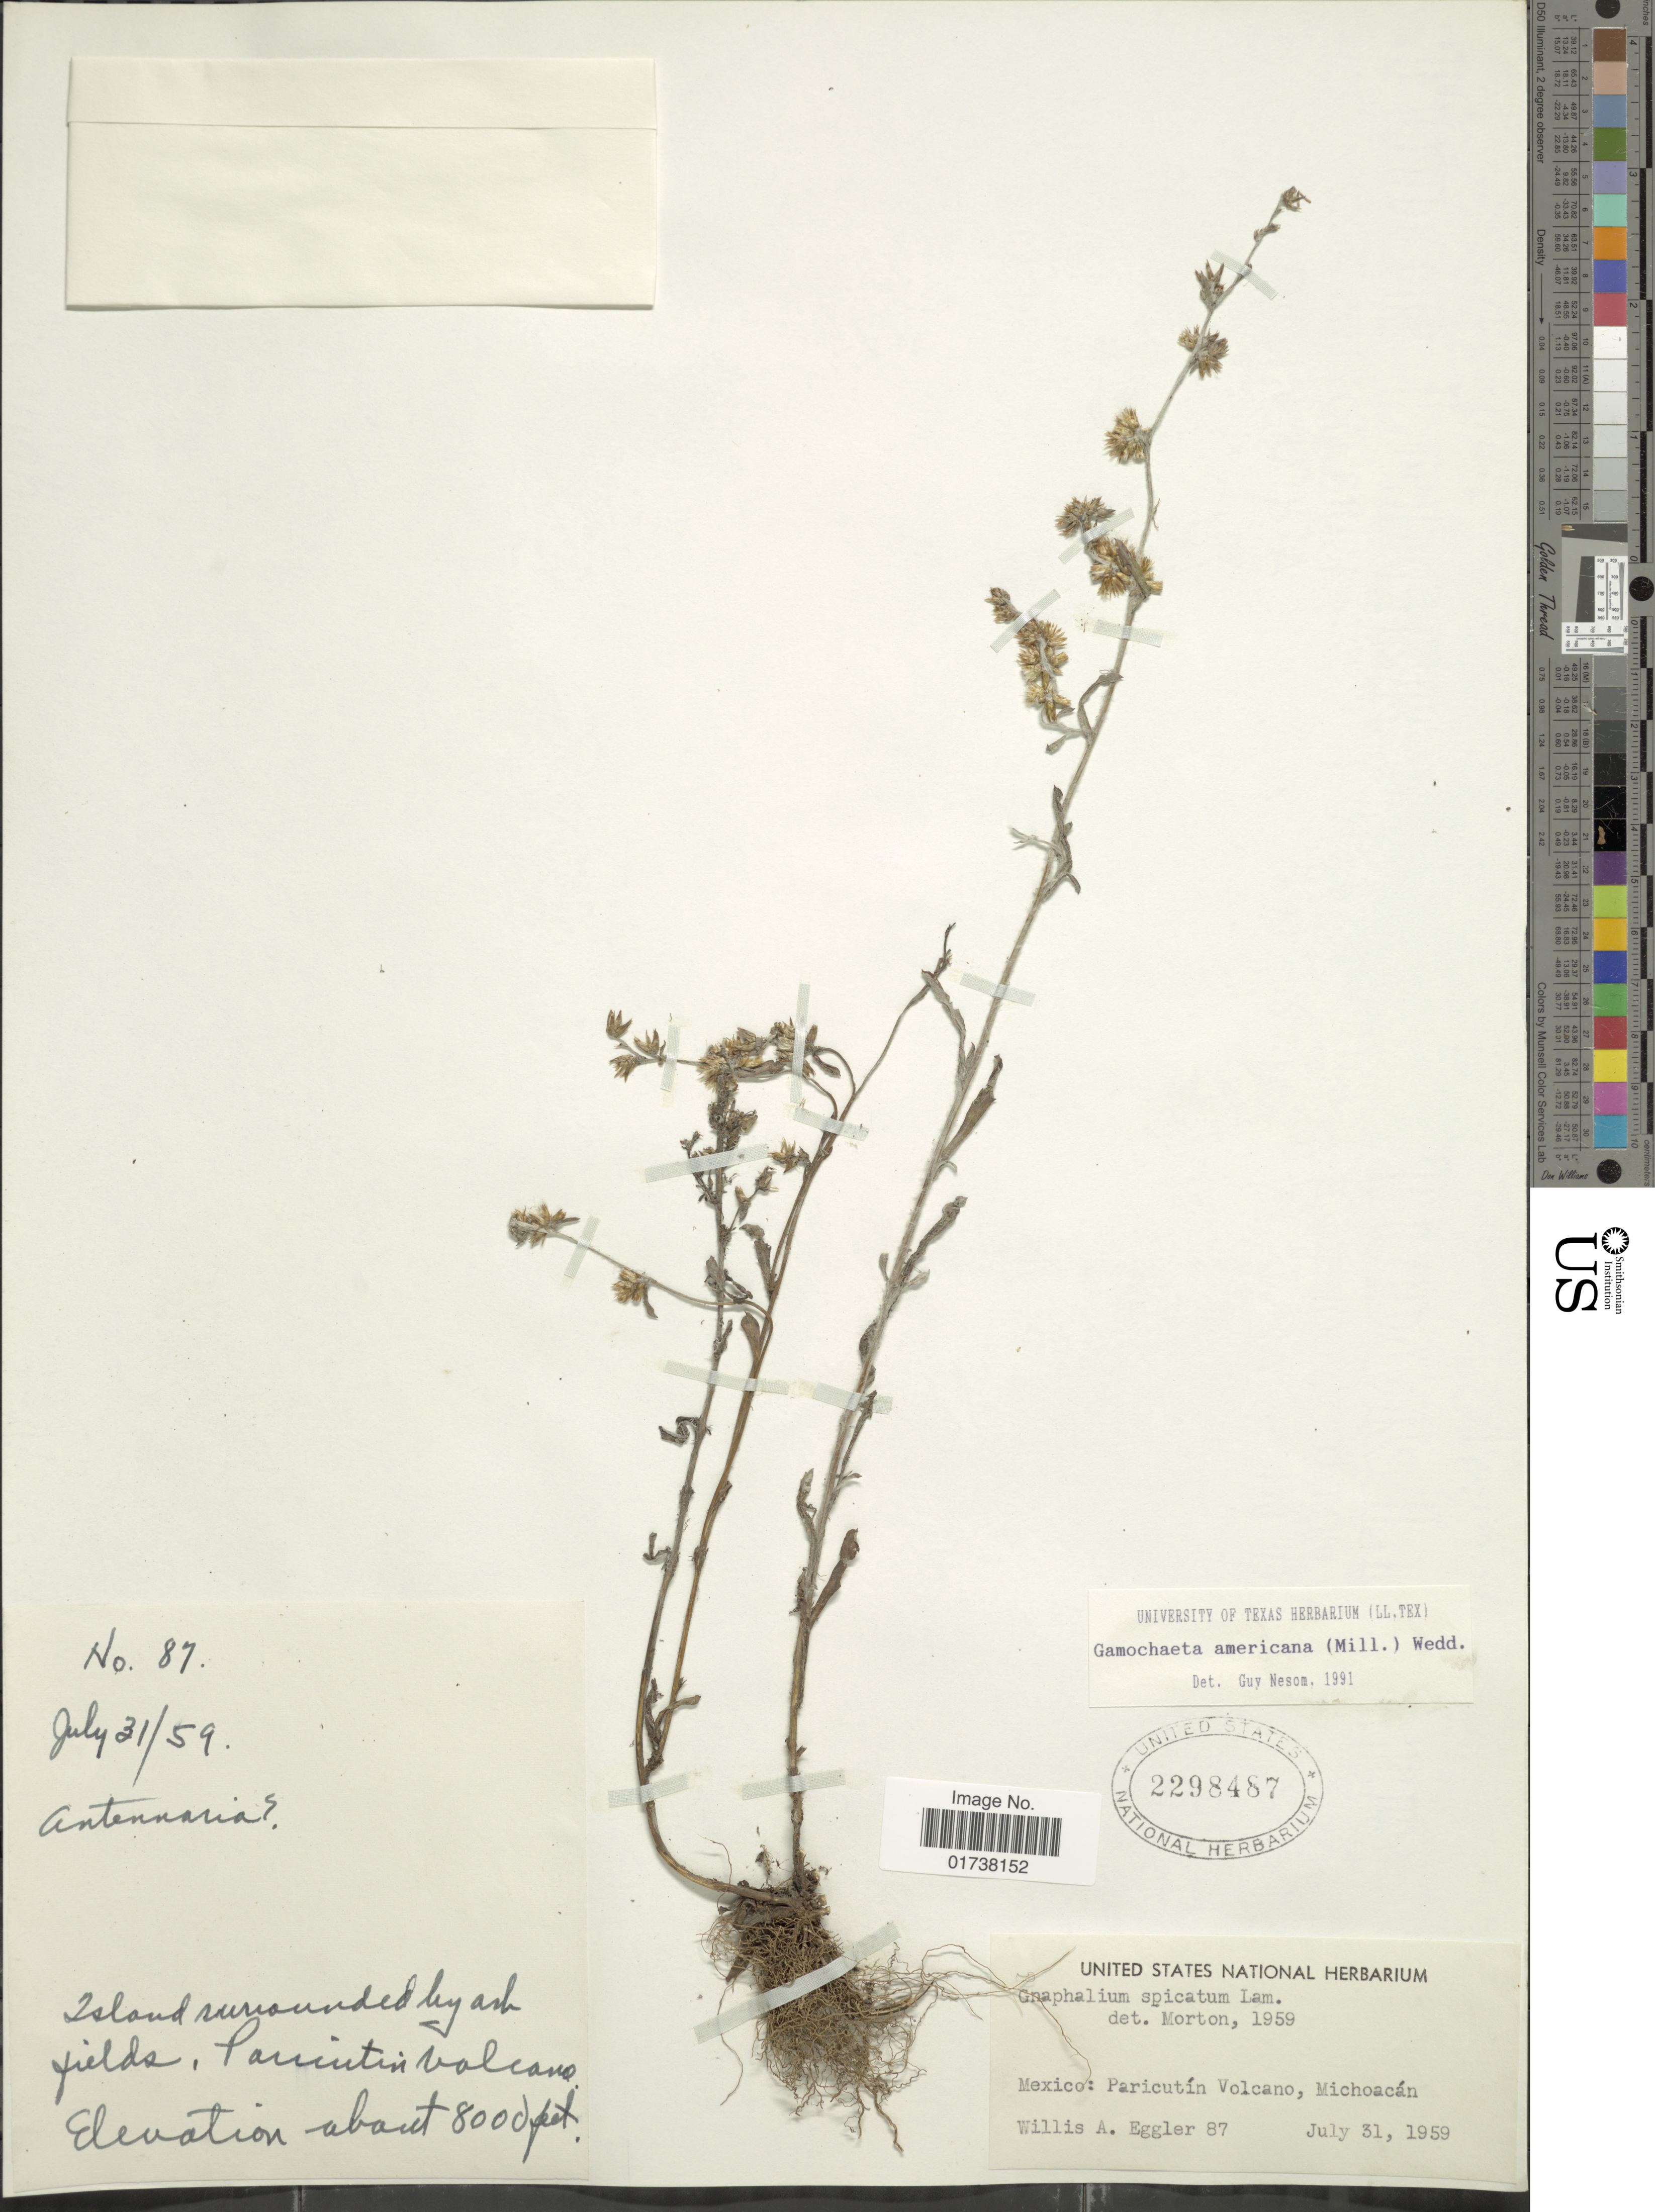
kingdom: Plantae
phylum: Tracheophyta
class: Magnoliopsida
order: Asterales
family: Asteraceae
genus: Gamochaeta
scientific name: Gamochaeta americana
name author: (Mill.) Wedd.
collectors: W. A. Eggler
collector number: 87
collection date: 1959-07-31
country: Mexico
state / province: Michoacán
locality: Paricutin Volcano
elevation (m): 2438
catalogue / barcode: US 2298487